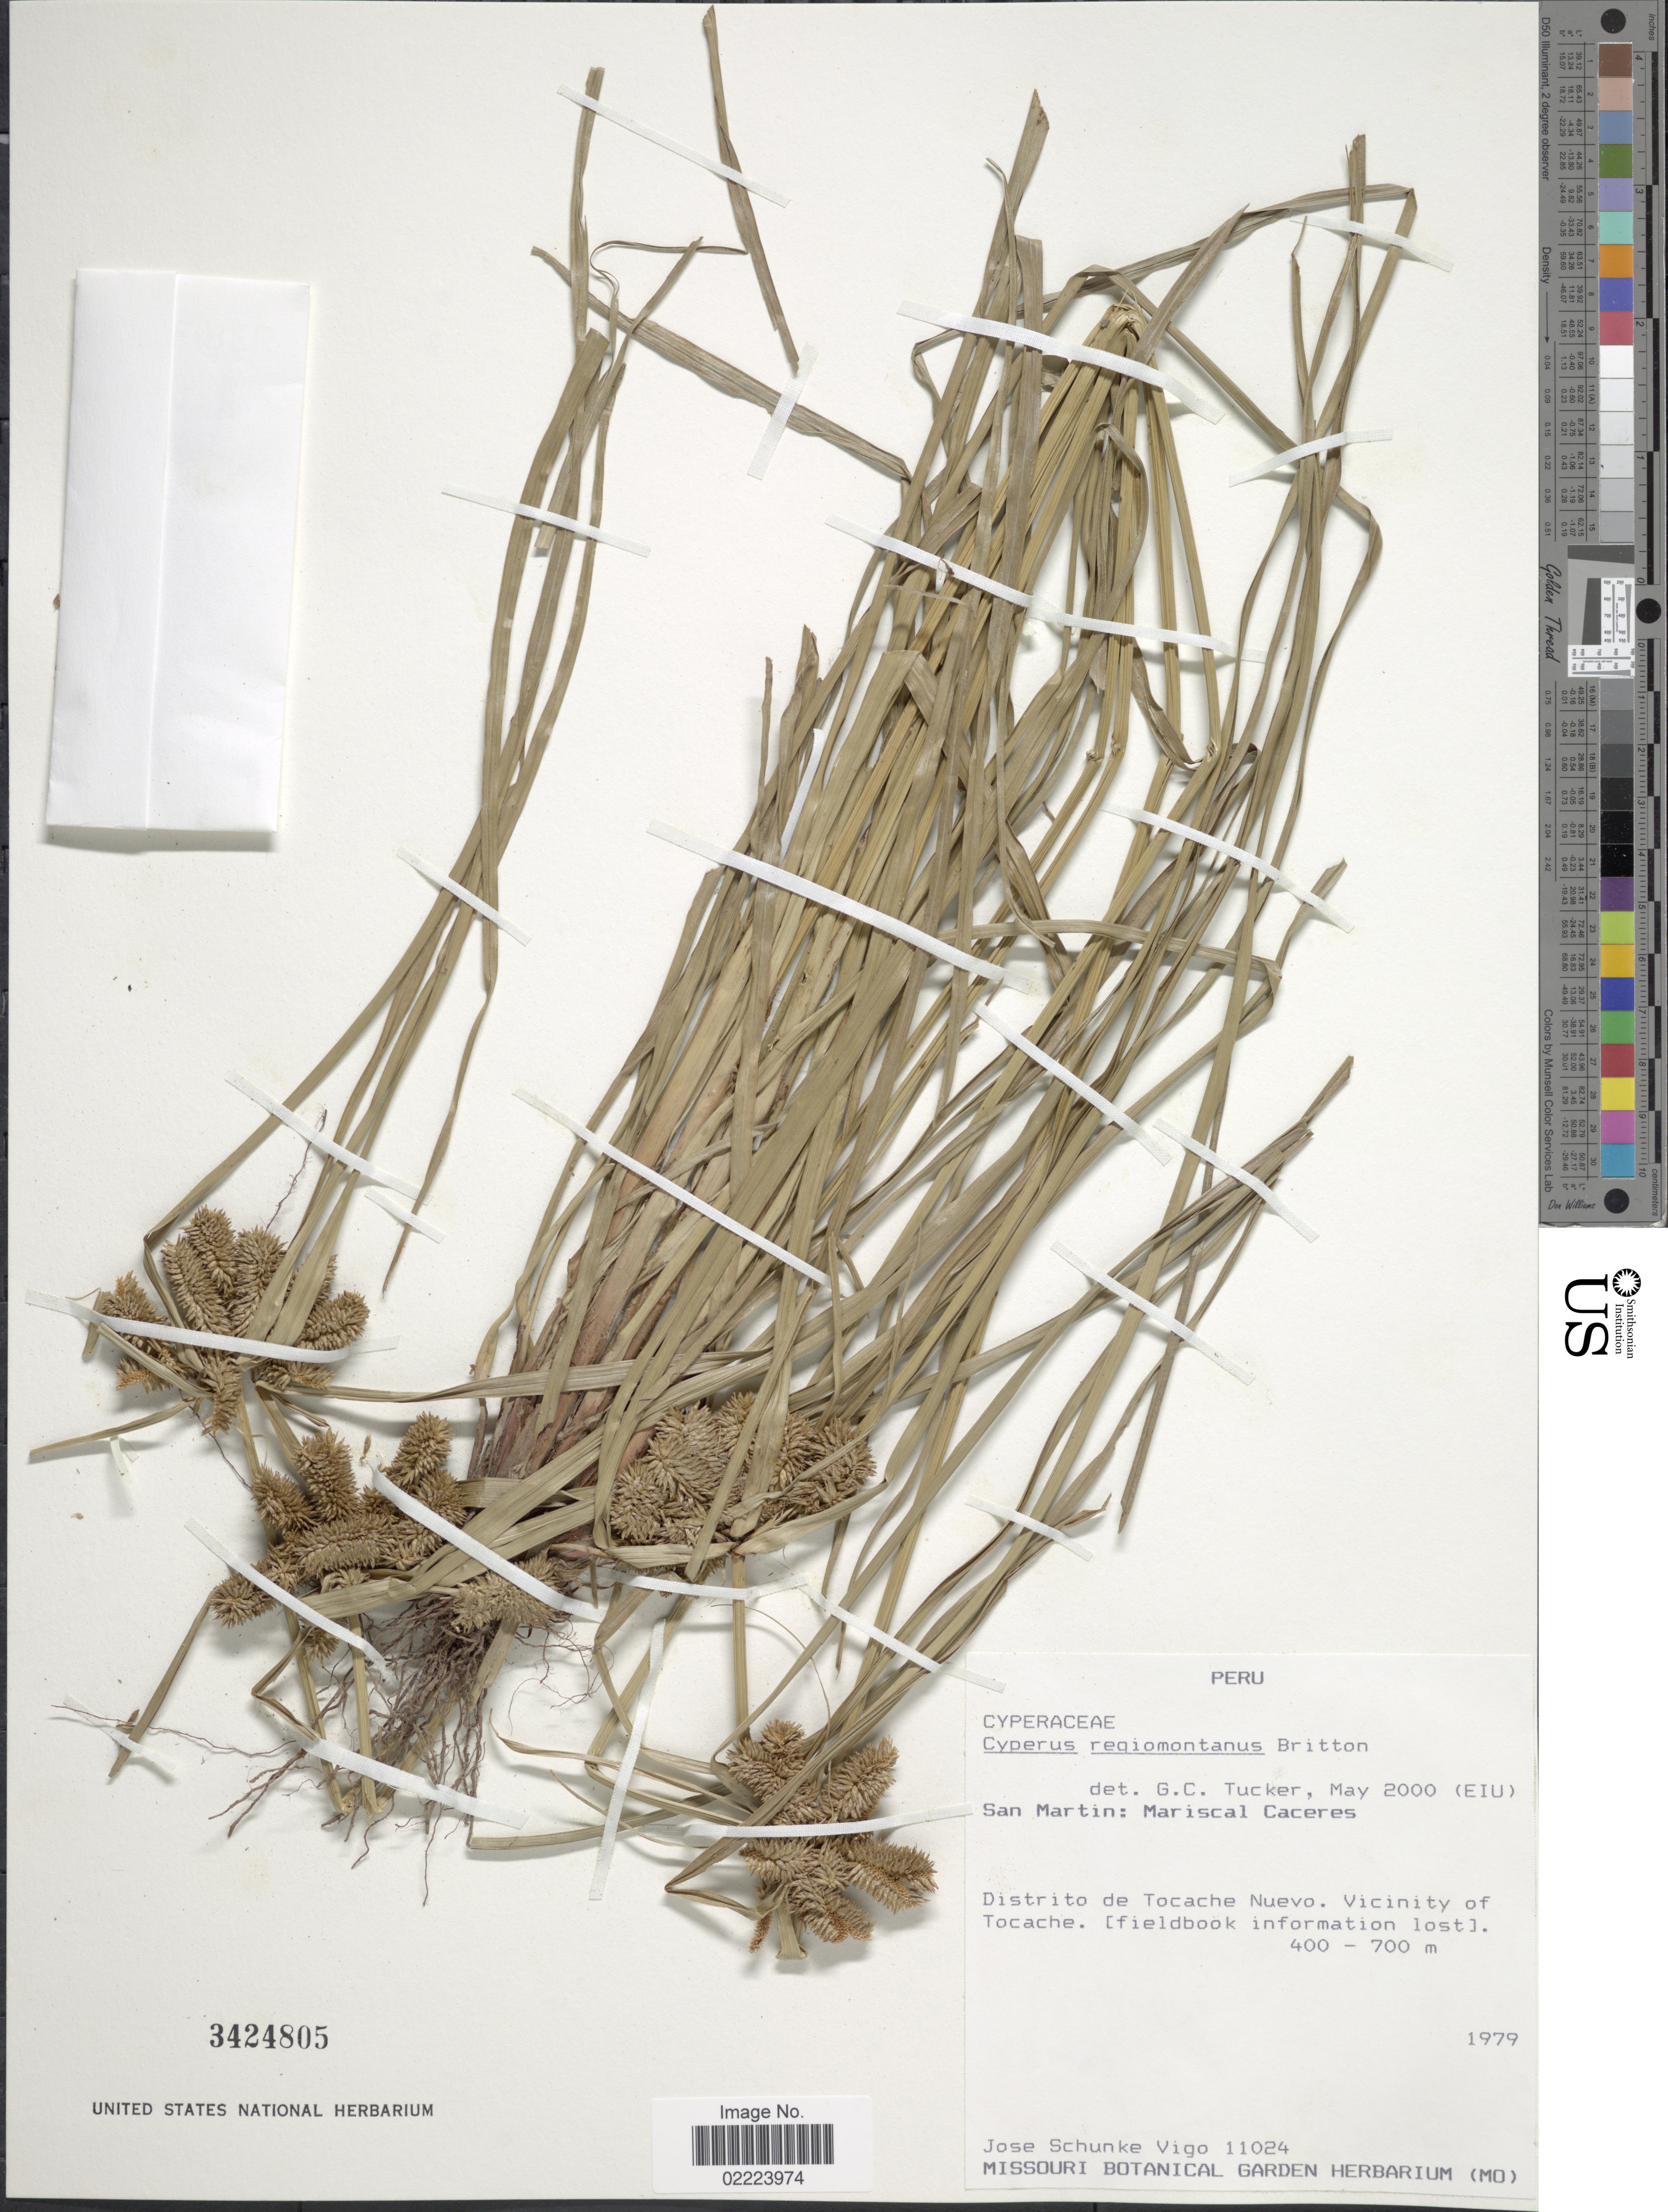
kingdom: Plantae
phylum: Tracheophyta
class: Liliopsida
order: Poales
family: Cyperaceae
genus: Cyperus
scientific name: Cyperus regiomontanus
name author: Britton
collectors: J. Schunke Vigo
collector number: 11024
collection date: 1979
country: Peru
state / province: San Martín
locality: San Martin: Marsical Caceres, Distrito de Tocache Nuevo, Vicinity of Tocache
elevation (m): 400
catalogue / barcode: US 3424805